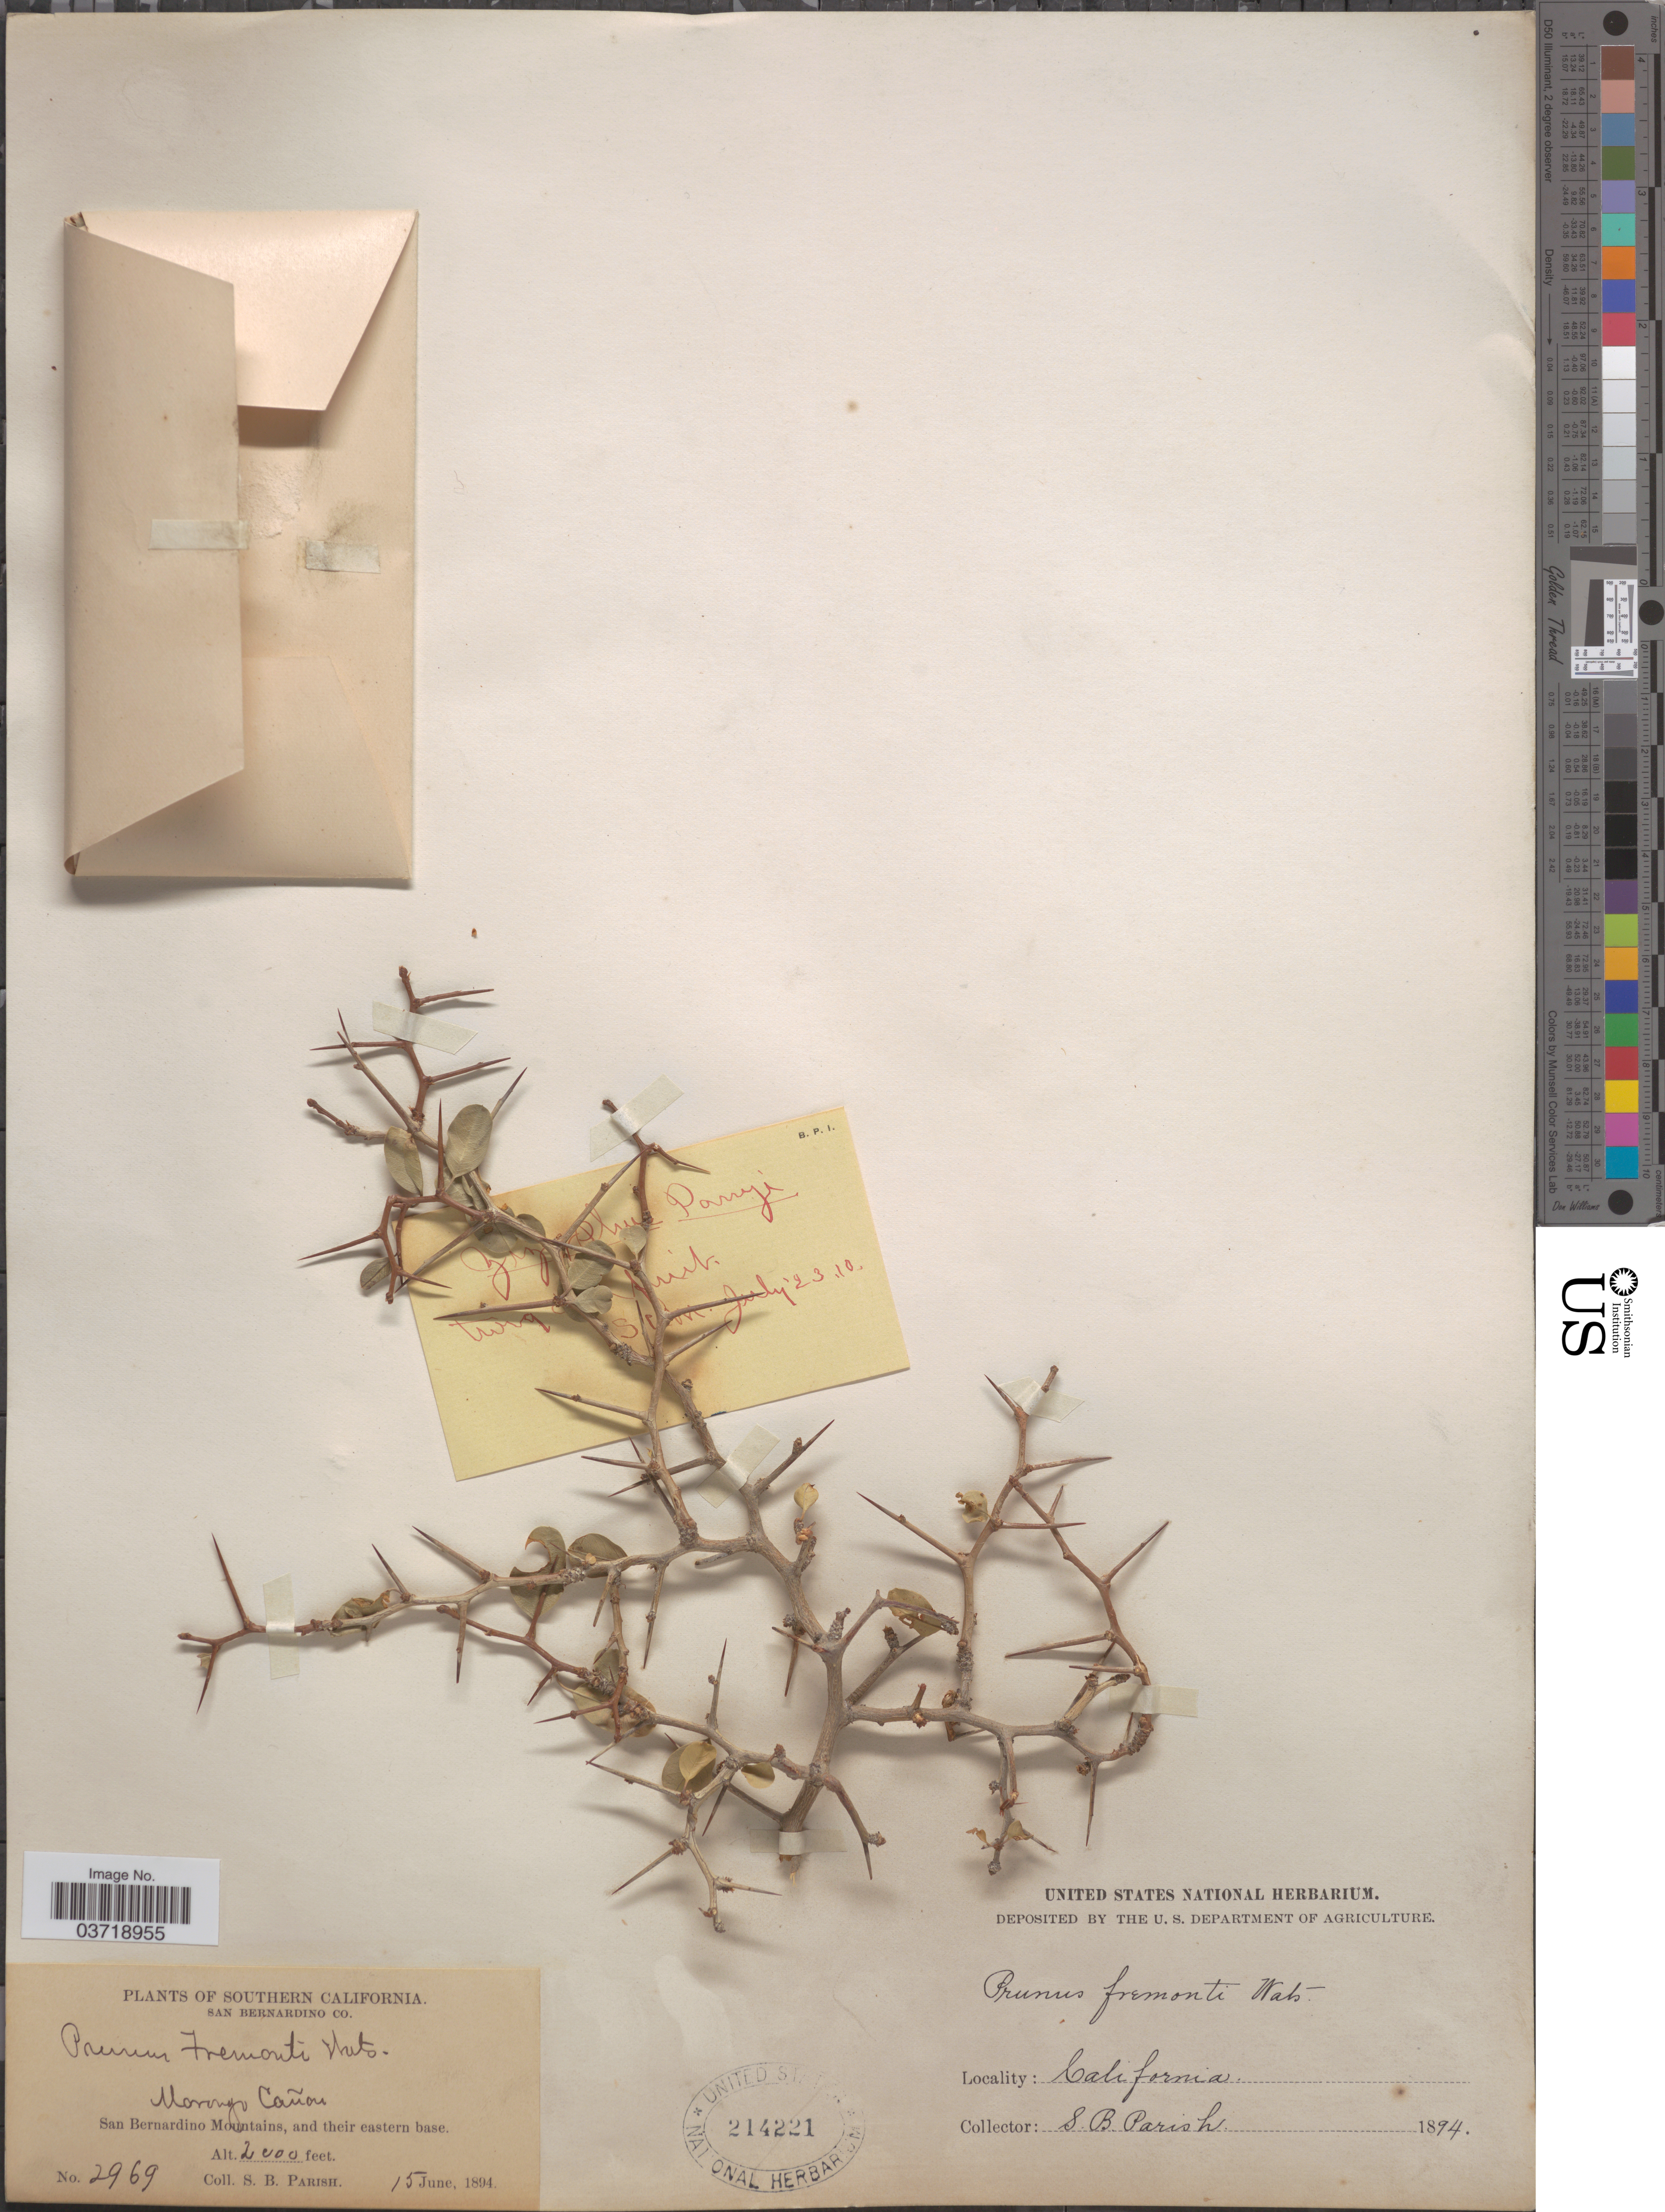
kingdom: Plantae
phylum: Tracheophyta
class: Magnoliopsida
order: Rosales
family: Rosaceae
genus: Prunus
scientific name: Prunus fremontii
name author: S. Watson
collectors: S. B. Parish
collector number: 2969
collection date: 1894-06-15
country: United States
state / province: California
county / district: San Bernardino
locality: Southern California. San Bernardino Co. Morongo Cañon. San Bernardino Mountains, and their eastern base.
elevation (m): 610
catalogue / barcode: US 214221